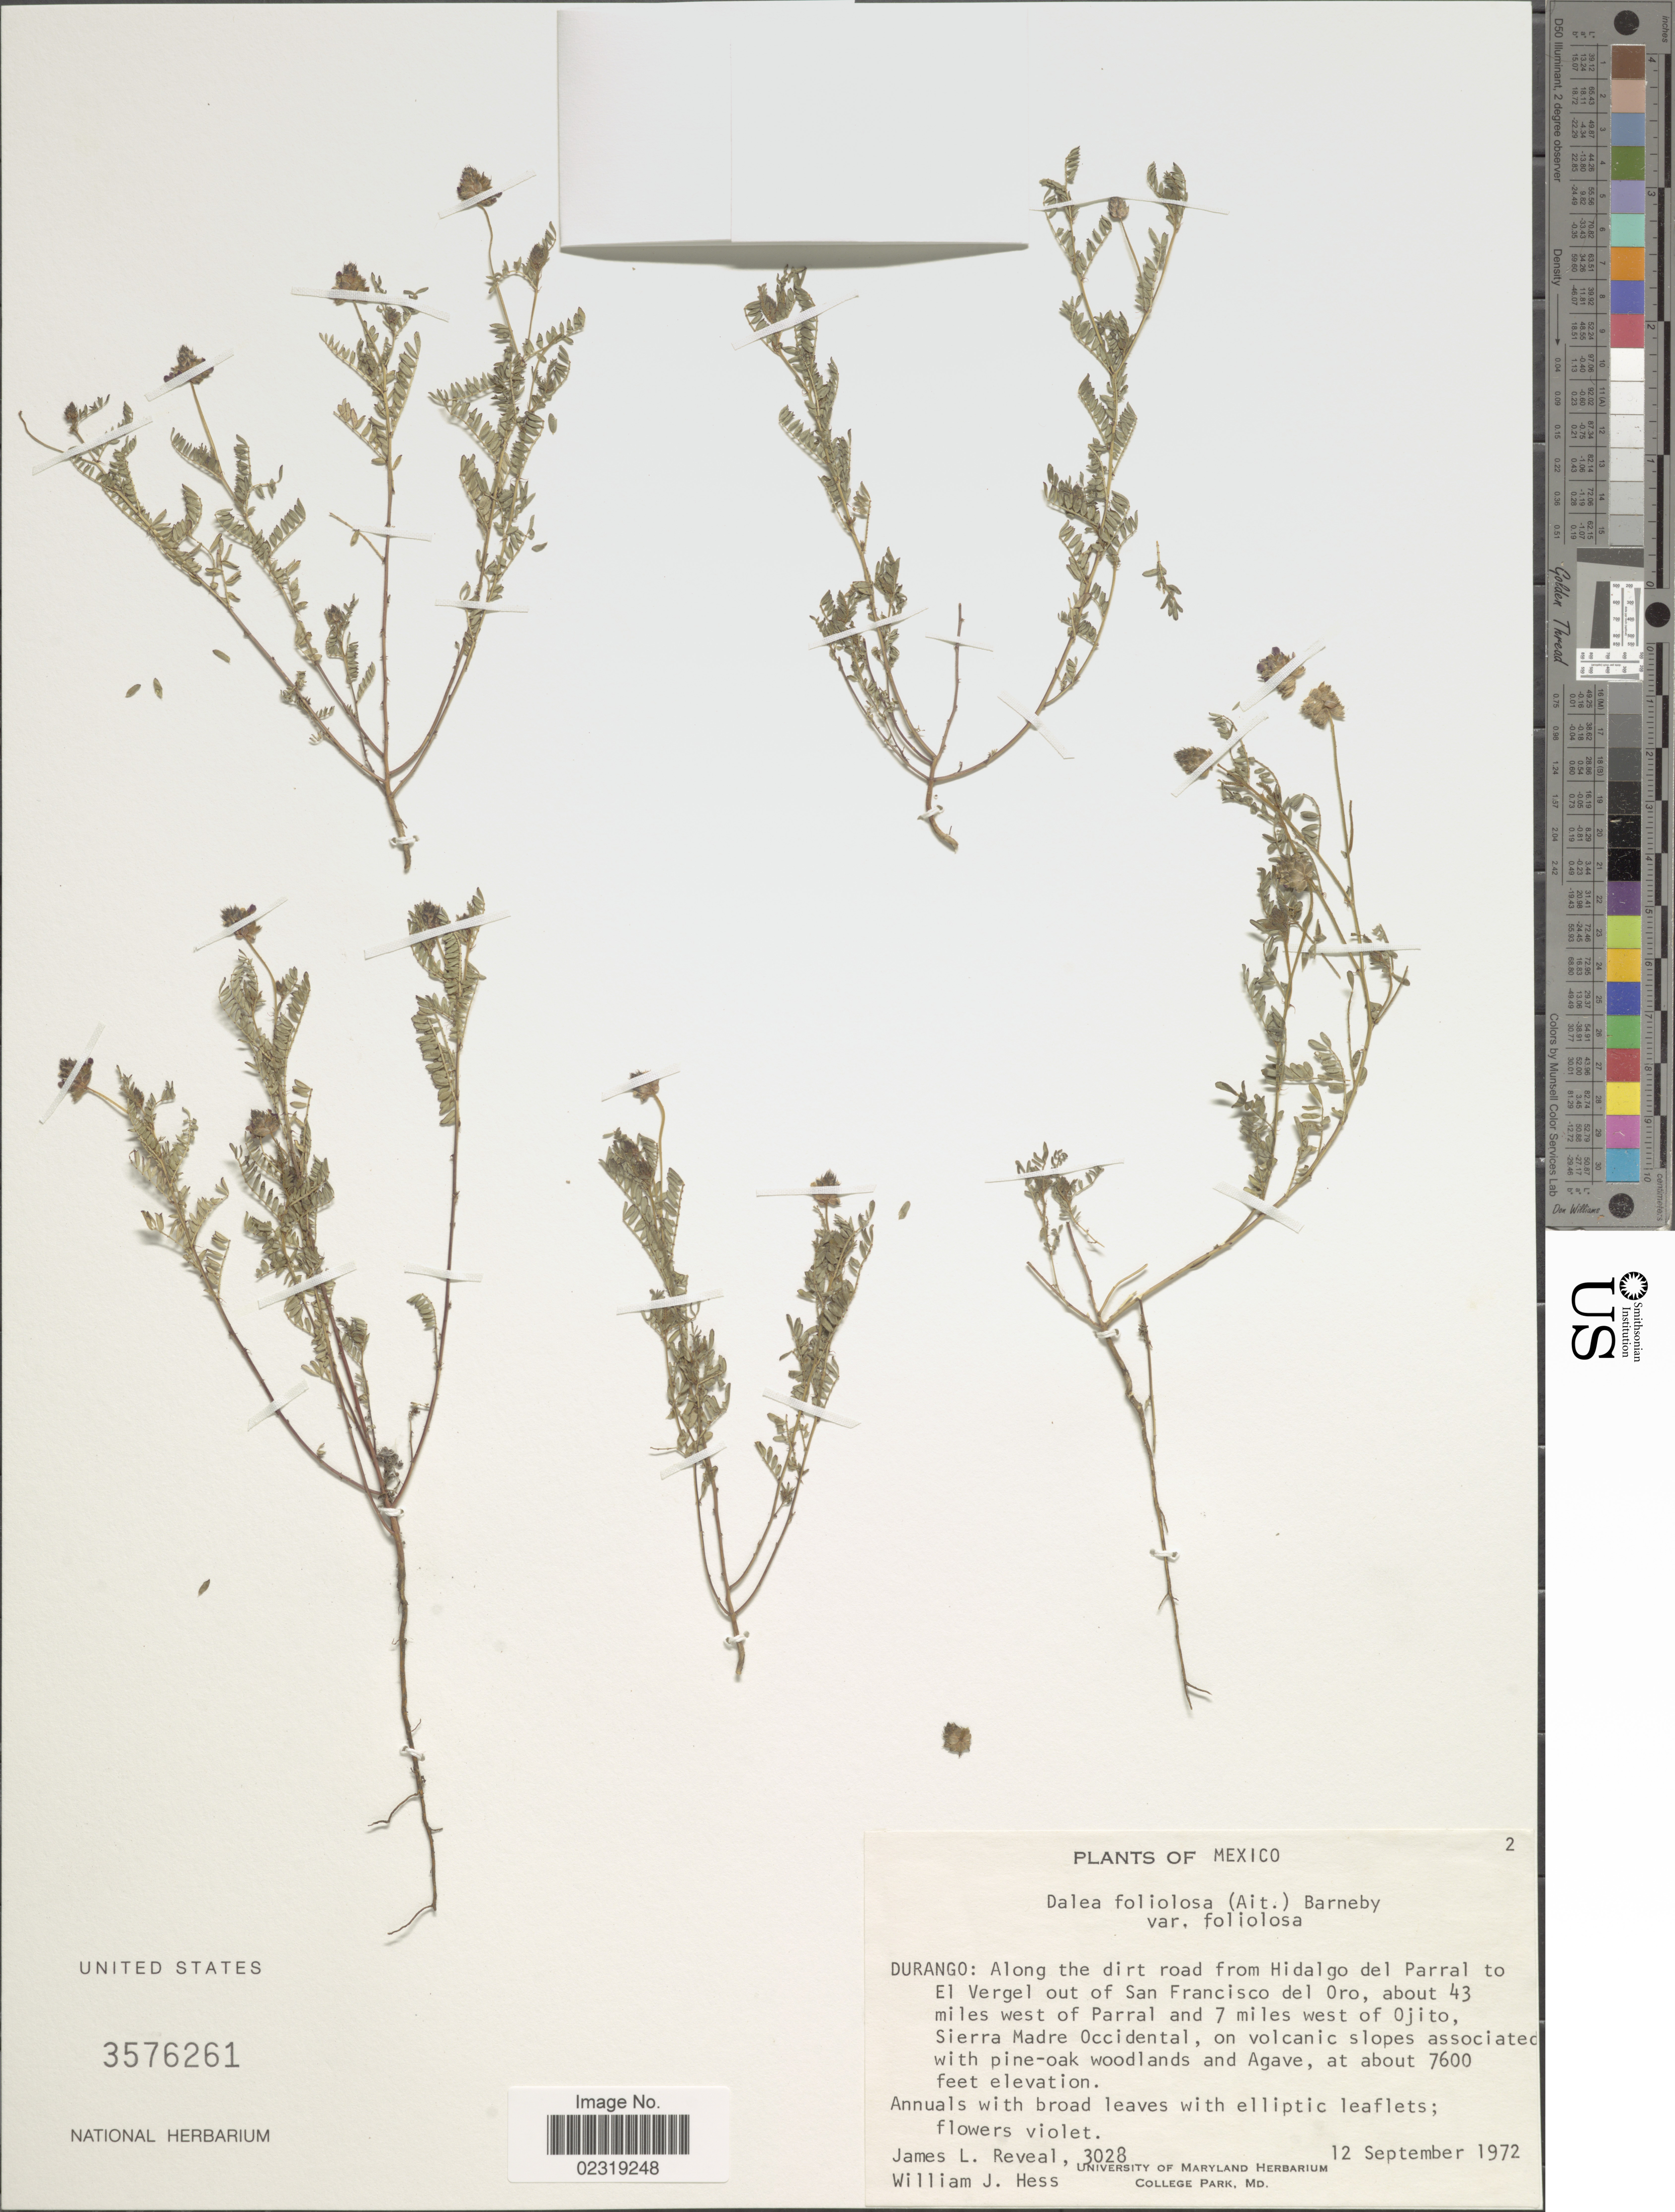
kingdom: Plantae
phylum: Tracheophyta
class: Magnoliopsida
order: Fabales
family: Fabaceae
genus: Dalea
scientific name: Dalea foliolosa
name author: (Aiton) Barneby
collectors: J. L. Reveal & W. Hess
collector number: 3028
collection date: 1972-09-12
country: Mexico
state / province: Durango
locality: Along the dirt road from Hidalgo del Parral to El Vergel out of San Francisco del Oro, about 43 miles west of Parral and 7 miles west of Ojito, Sierra Madre Occidental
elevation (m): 2316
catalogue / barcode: US 3576261